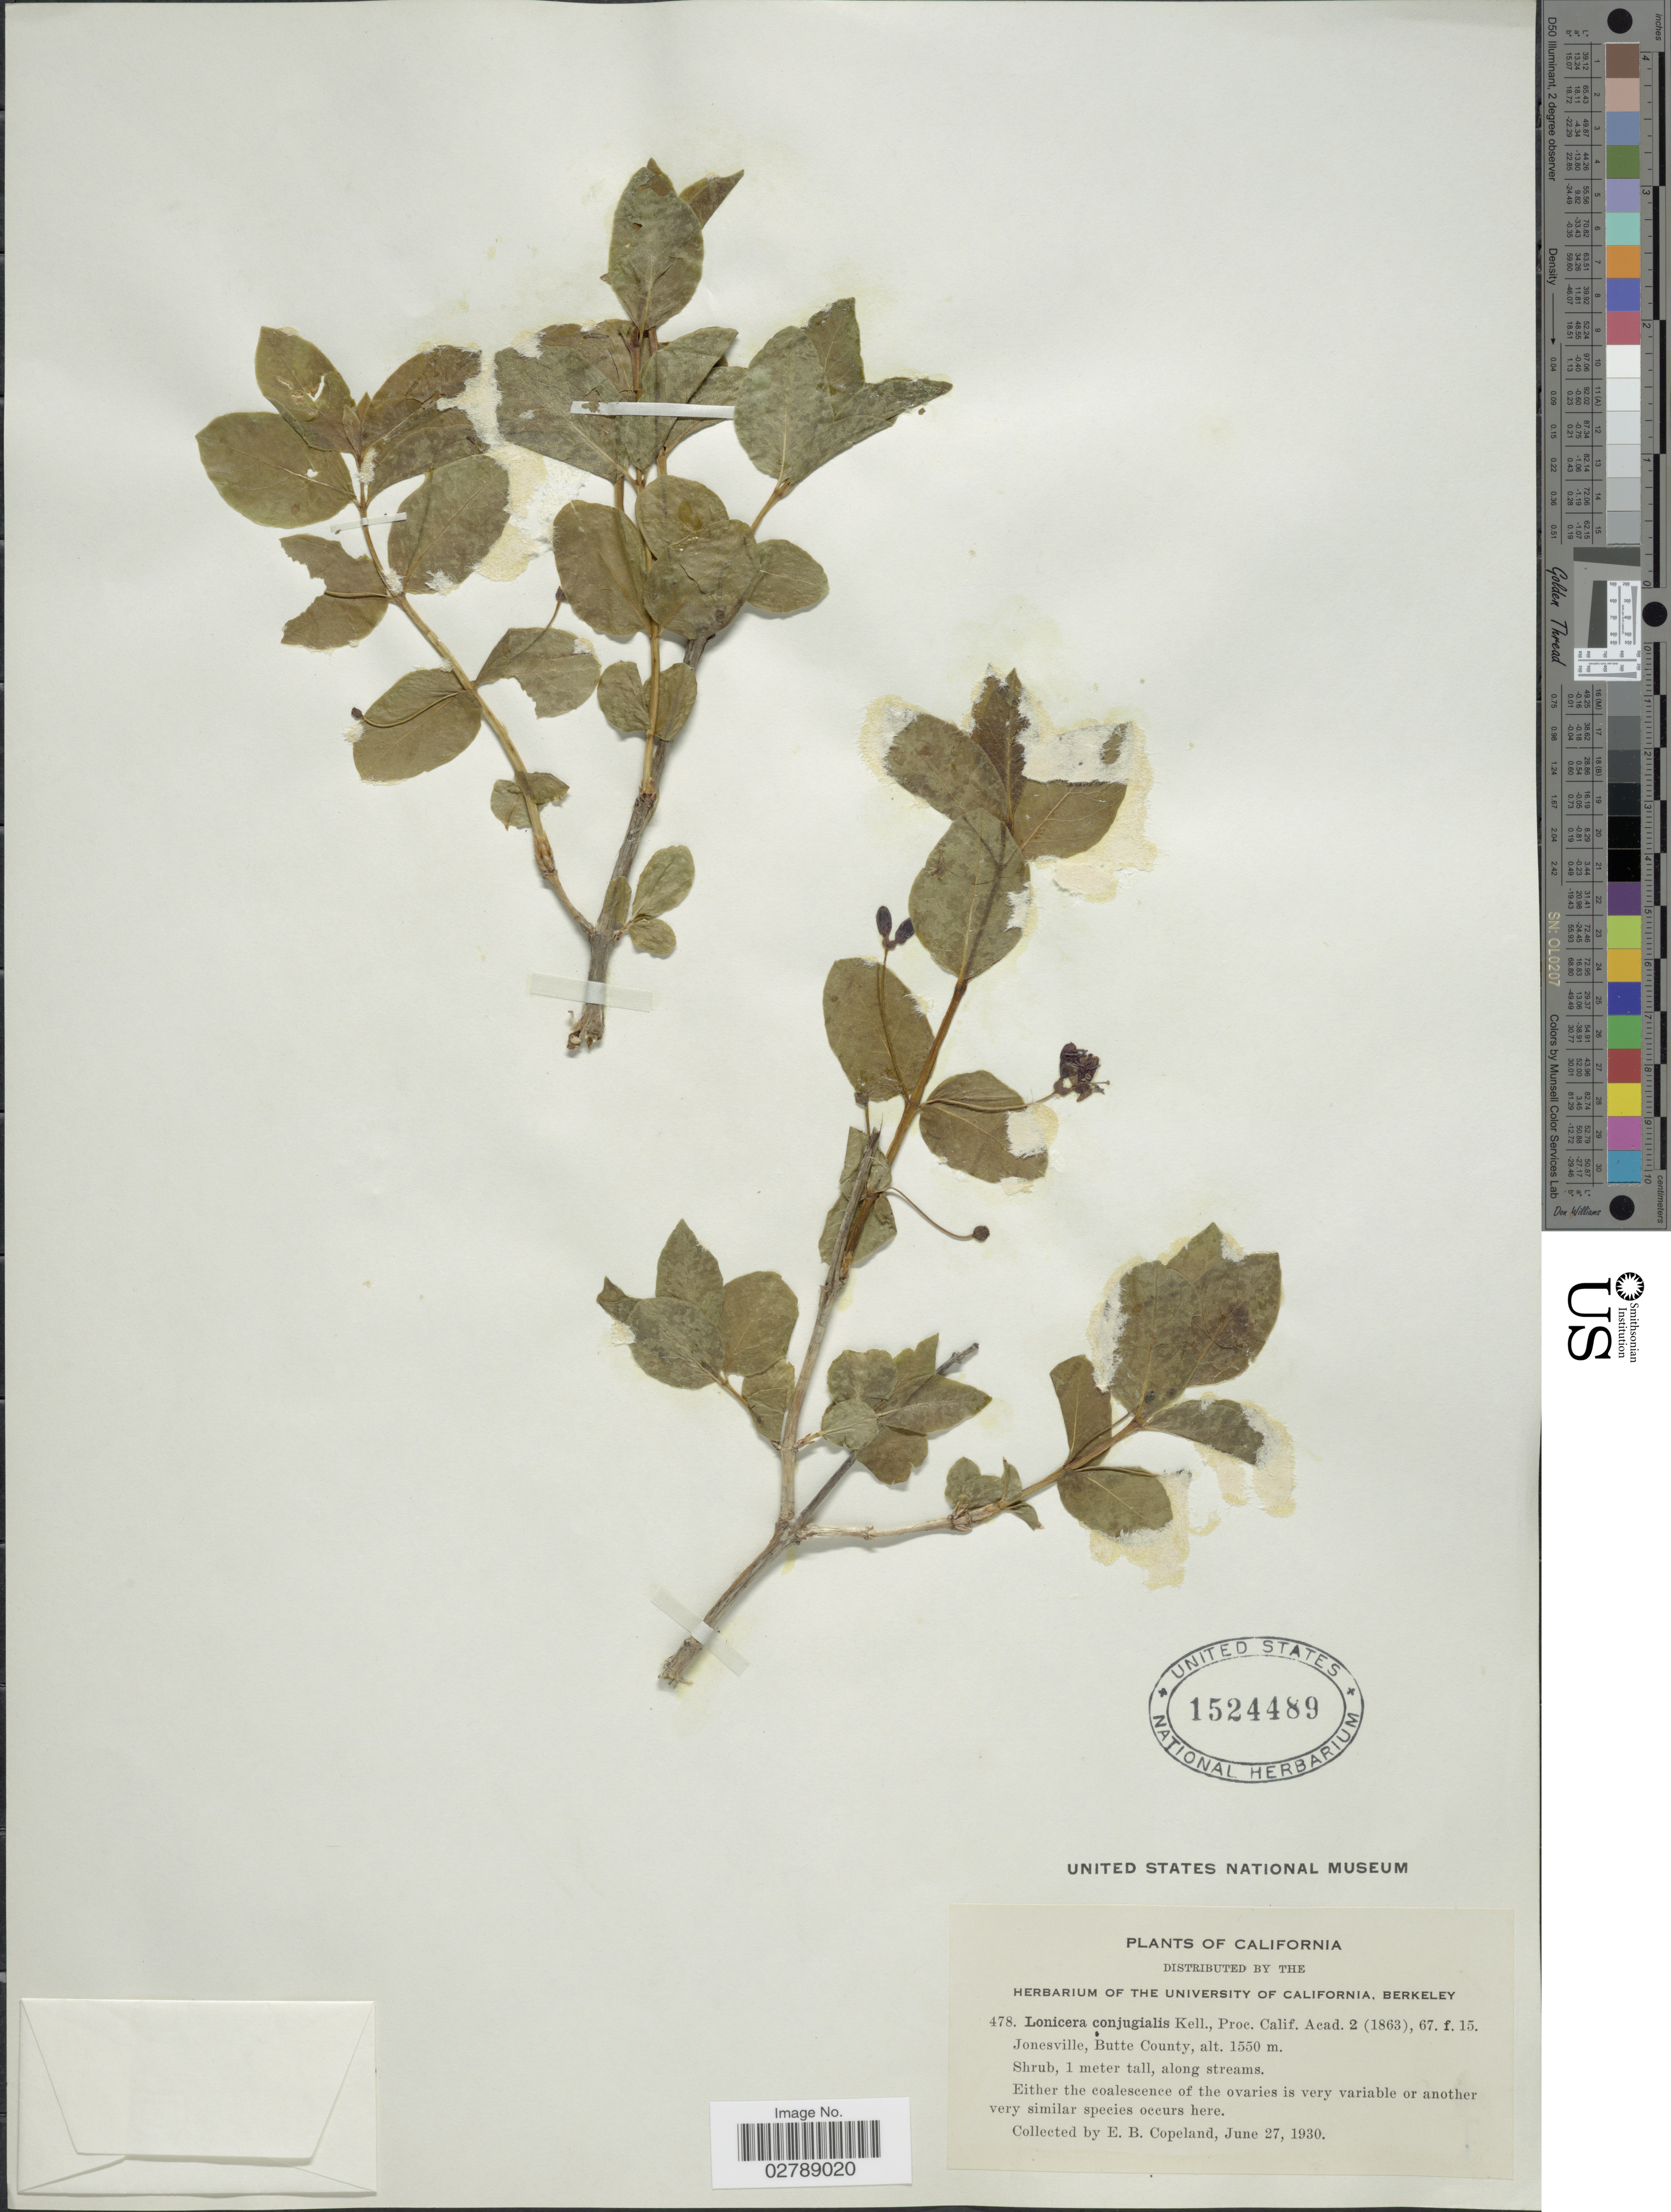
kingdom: Plantae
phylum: Tracheophyta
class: Magnoliopsida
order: Dipsacales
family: Caprifoliaceae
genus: Lonicera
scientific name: Lonicera conjugialis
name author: Kellogg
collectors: E. B. Copeland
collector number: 478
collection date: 1930-06-27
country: United States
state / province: California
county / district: Butte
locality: Jonesville, Butte County.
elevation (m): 1550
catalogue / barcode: US 1524489